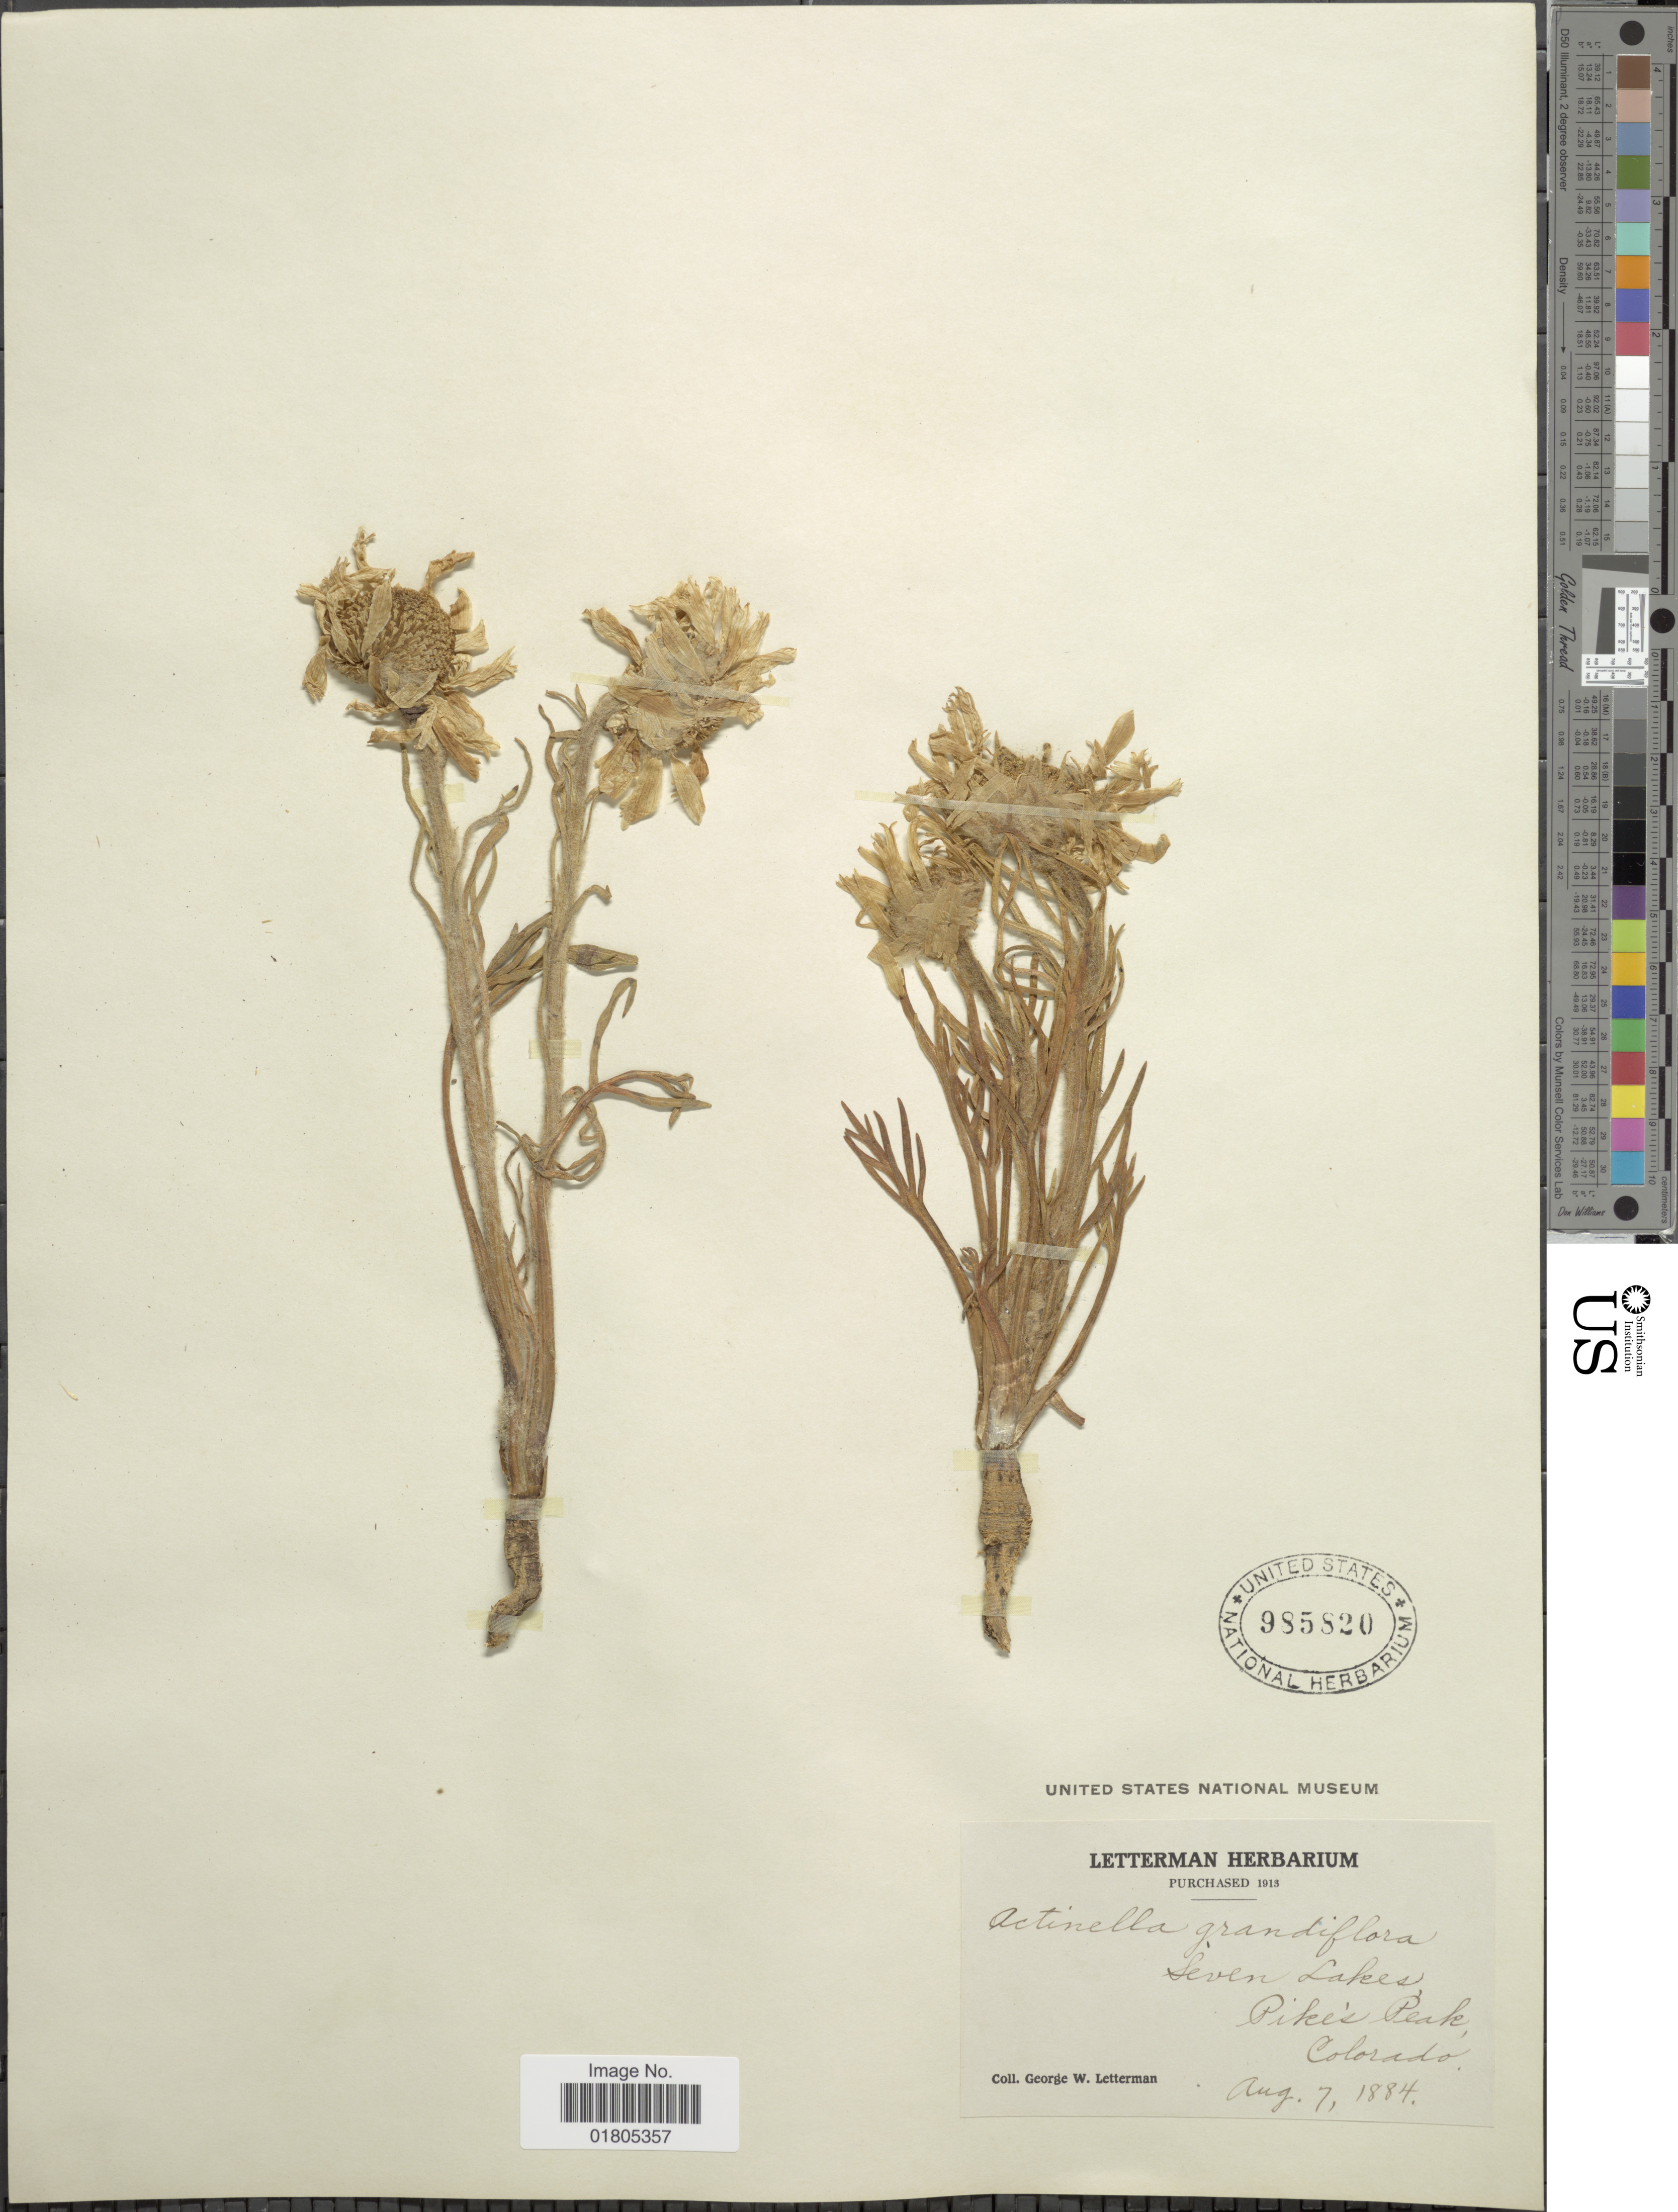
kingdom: Plantae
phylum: Tracheophyta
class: Magnoliopsida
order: Asterales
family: Asteraceae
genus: Actinea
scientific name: Actinea grandiflora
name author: (Torr. & A. Gray) Kuntze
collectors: G. W. Letterman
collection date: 1884-08-07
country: United States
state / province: Colorado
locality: Seven Lakes, Pikes Peak, Colorado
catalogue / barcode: US 985820